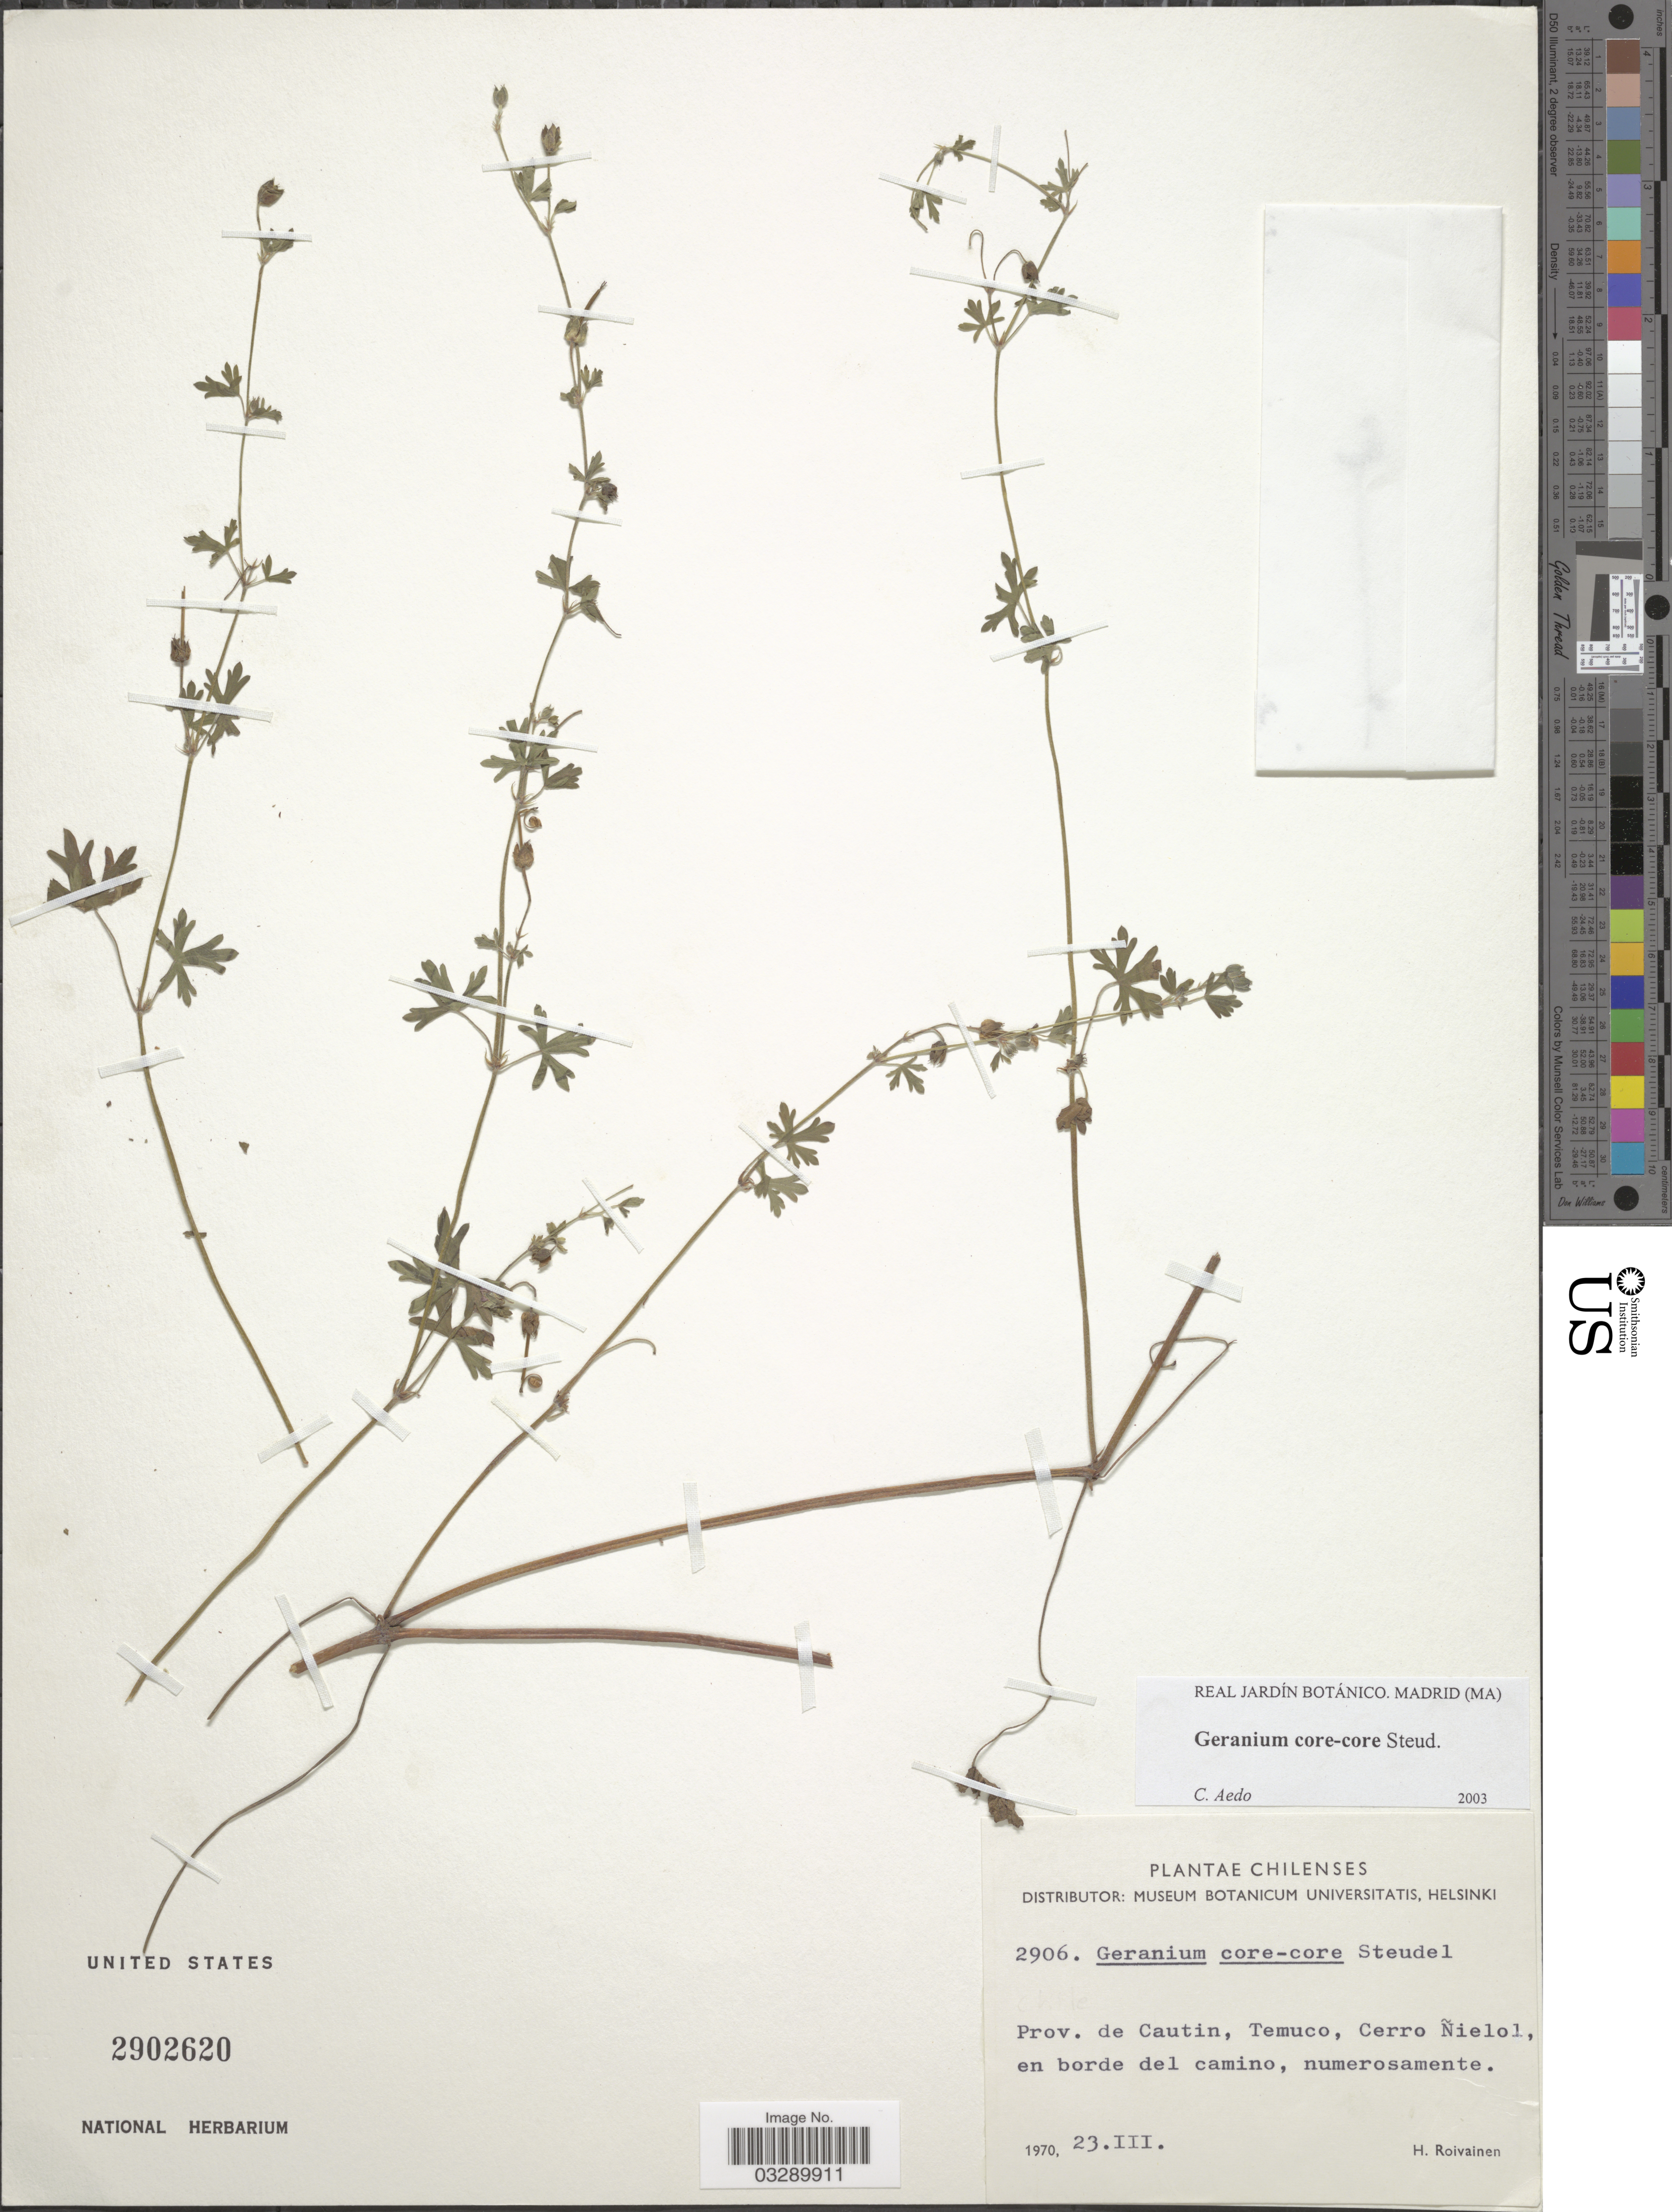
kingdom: Plantae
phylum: Tracheophyta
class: Magnoliopsida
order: Geraniales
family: Geraniaceae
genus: Geranium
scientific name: Geranium core-core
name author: Steud.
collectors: H. Roivainen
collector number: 2906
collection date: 1970-03-23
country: Chile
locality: Prov. de Cautin, Temuco, Cerro Ñielol, en borde del camino, numerosamente.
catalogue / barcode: US 2902620